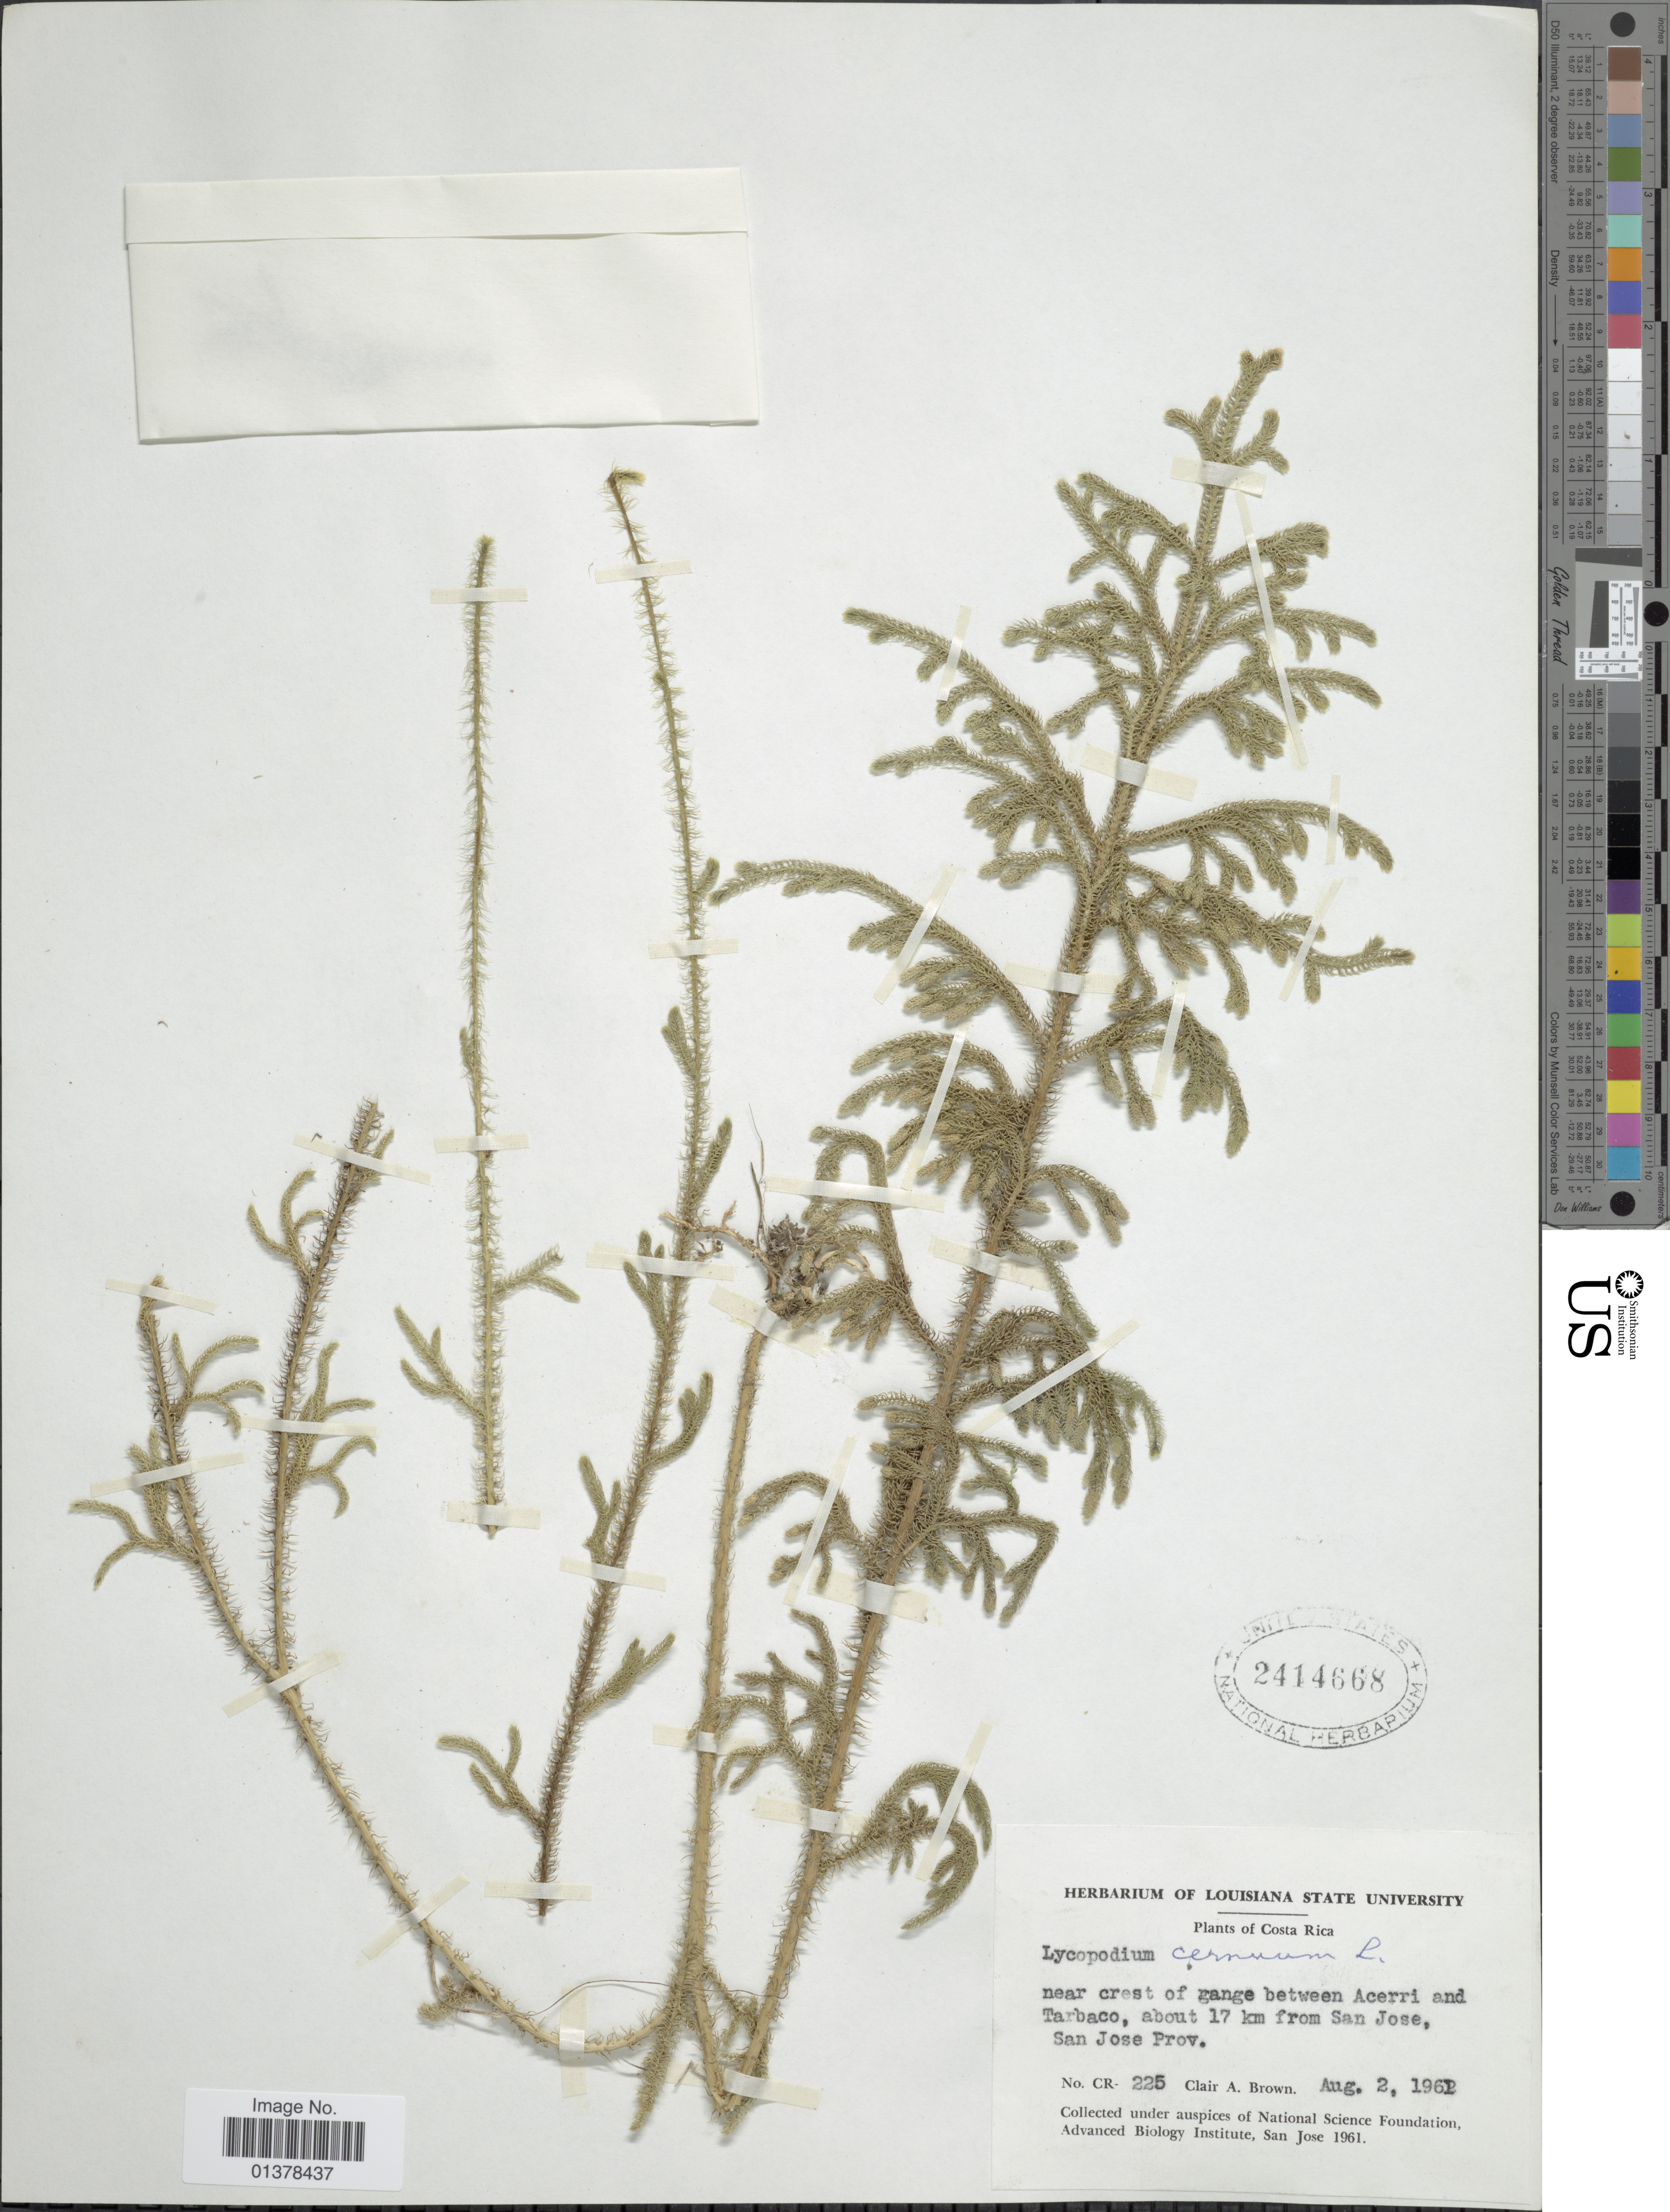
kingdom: Plantae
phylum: Tracheophyta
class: Lycopodiopsida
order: Lycopodiales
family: Lycopodiaceae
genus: Palhinhaea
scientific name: Palhinhaea cernua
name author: (L.) Vasc. & Franco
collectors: C. A. Brown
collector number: CR-225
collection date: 1962-08-02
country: Costa Rica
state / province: San José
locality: Near crest of range between Acerri and Tarbaco, about 17km from San Jose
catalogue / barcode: US 2414668